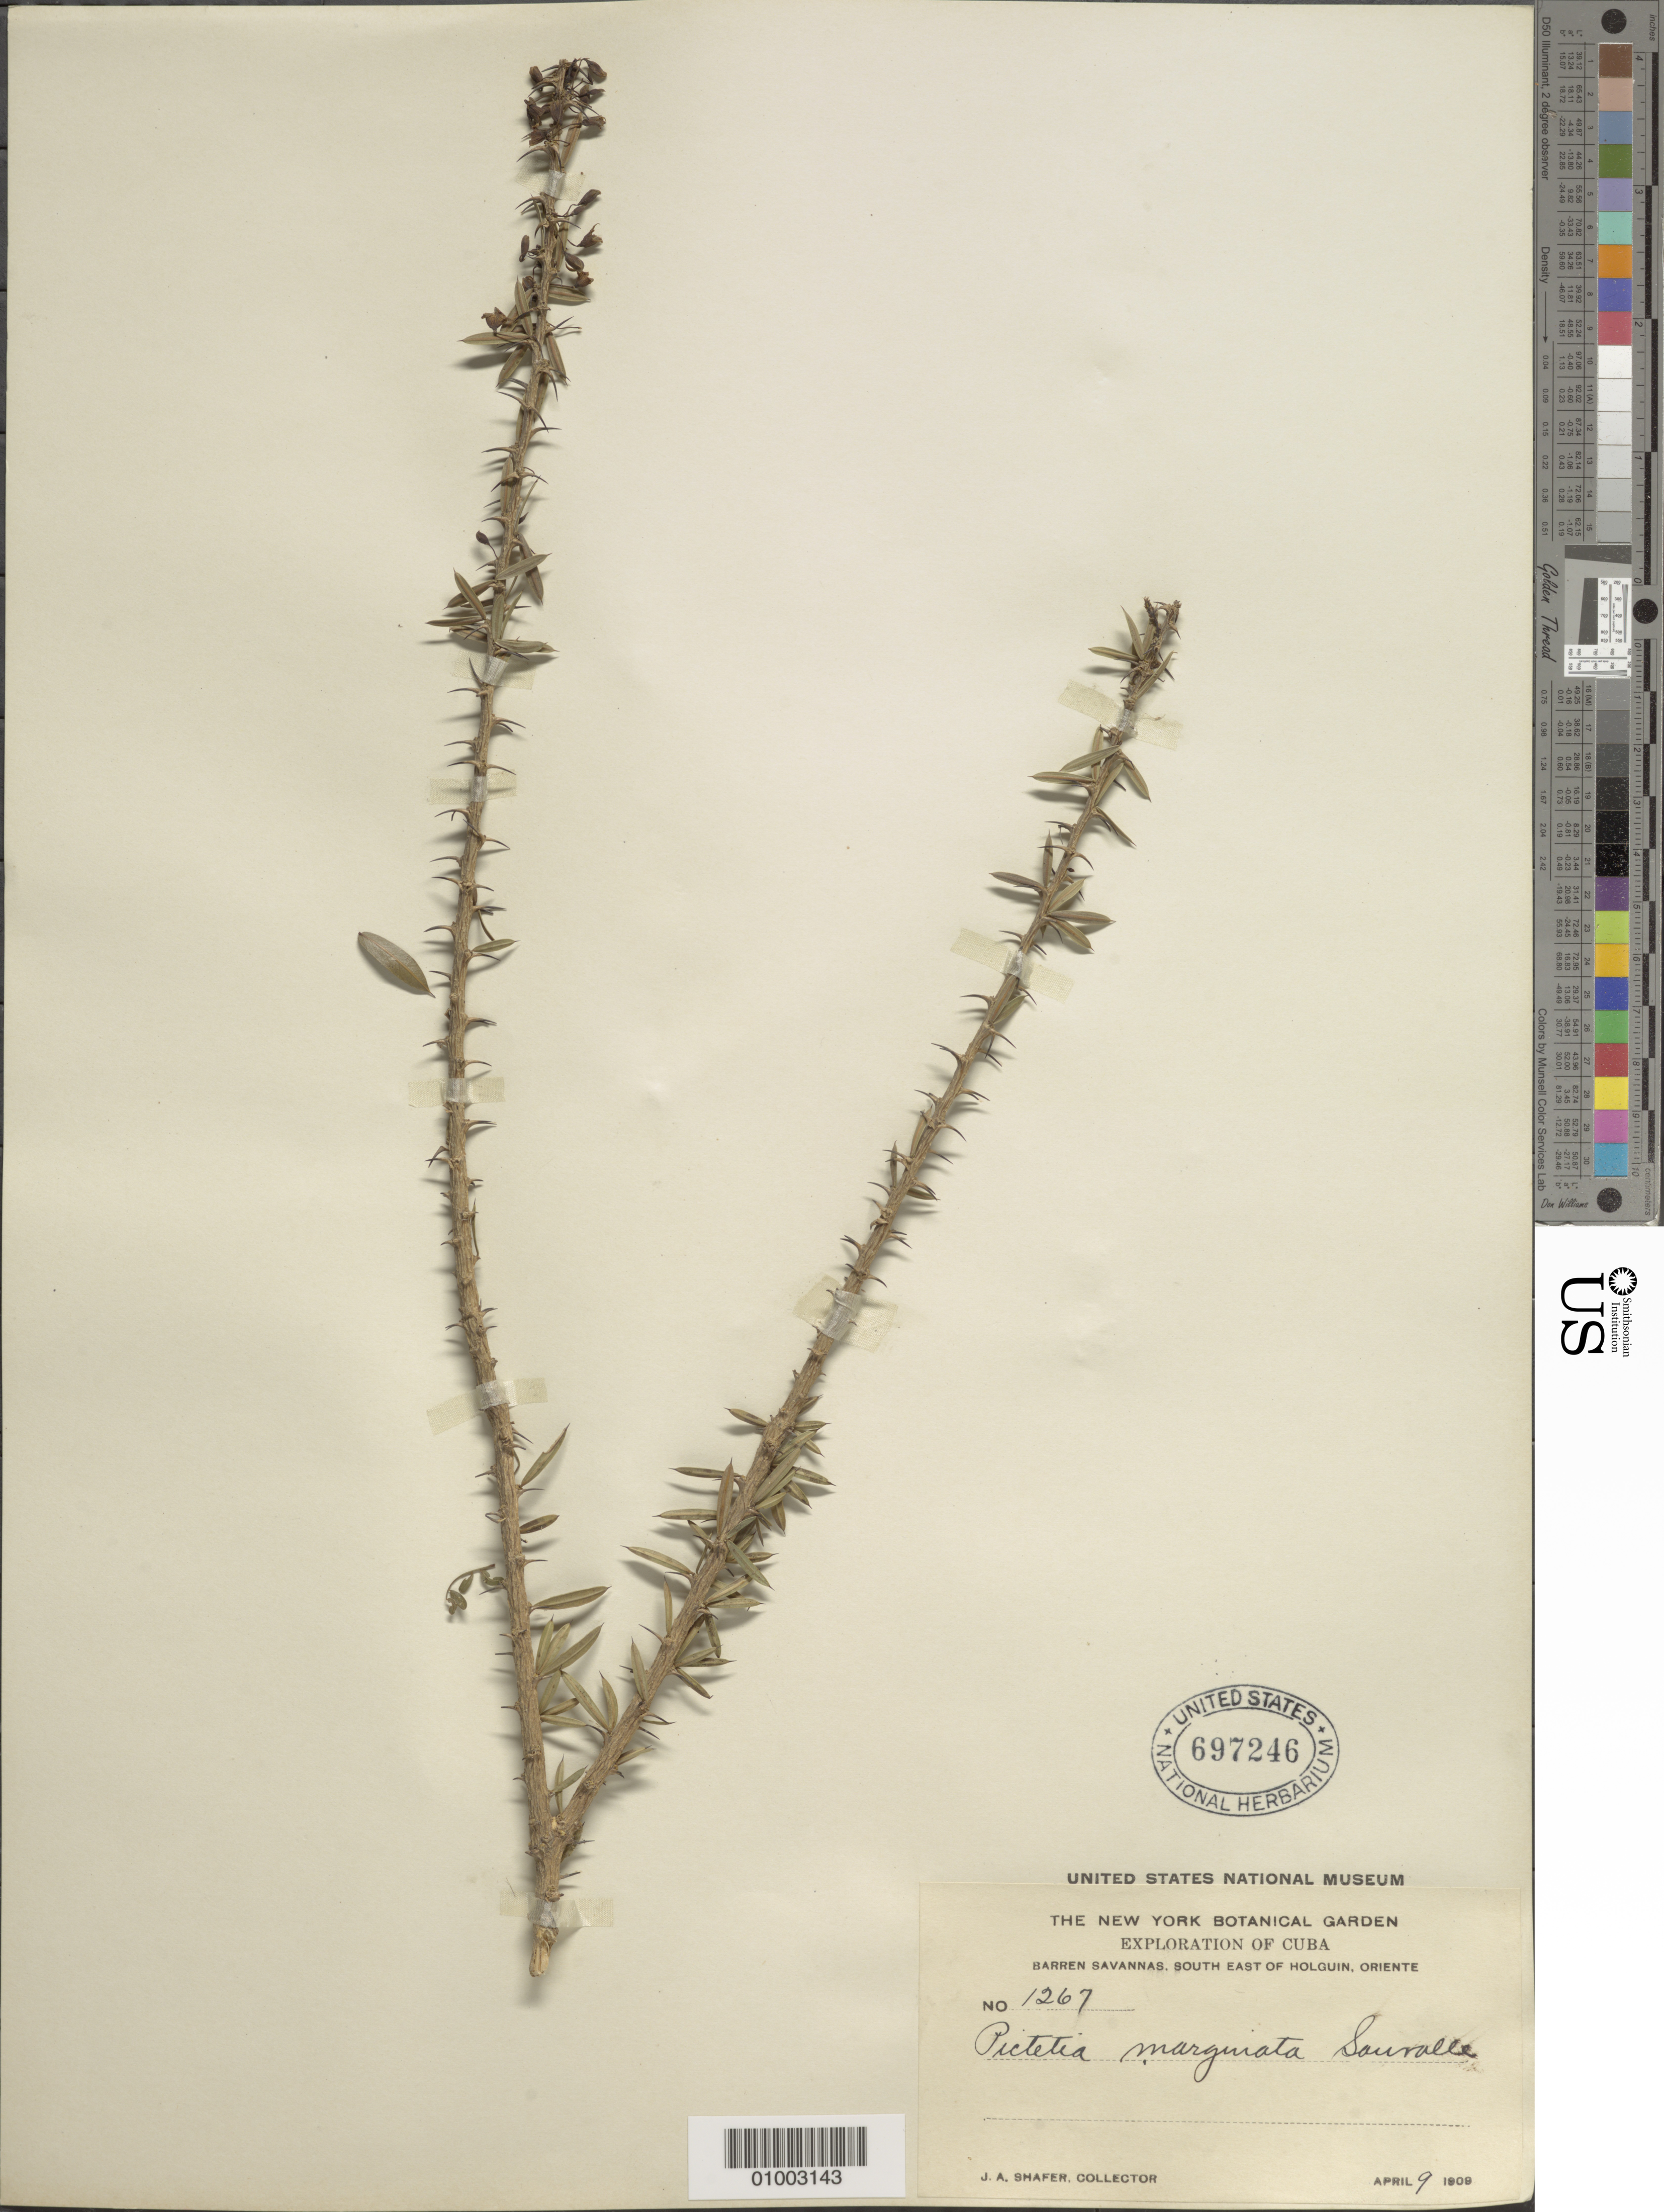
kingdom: Plantae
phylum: Tracheophyta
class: Magnoliopsida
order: Fabales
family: Fabaceae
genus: Pictetia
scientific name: Pictetia marginata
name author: C. Wright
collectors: J. A. Shafer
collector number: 1267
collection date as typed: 09 Apr 1909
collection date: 1909-04-09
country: Cuba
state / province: Holguín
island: Cuba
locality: Barren Savannas, south east of Holguin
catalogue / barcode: US 697246